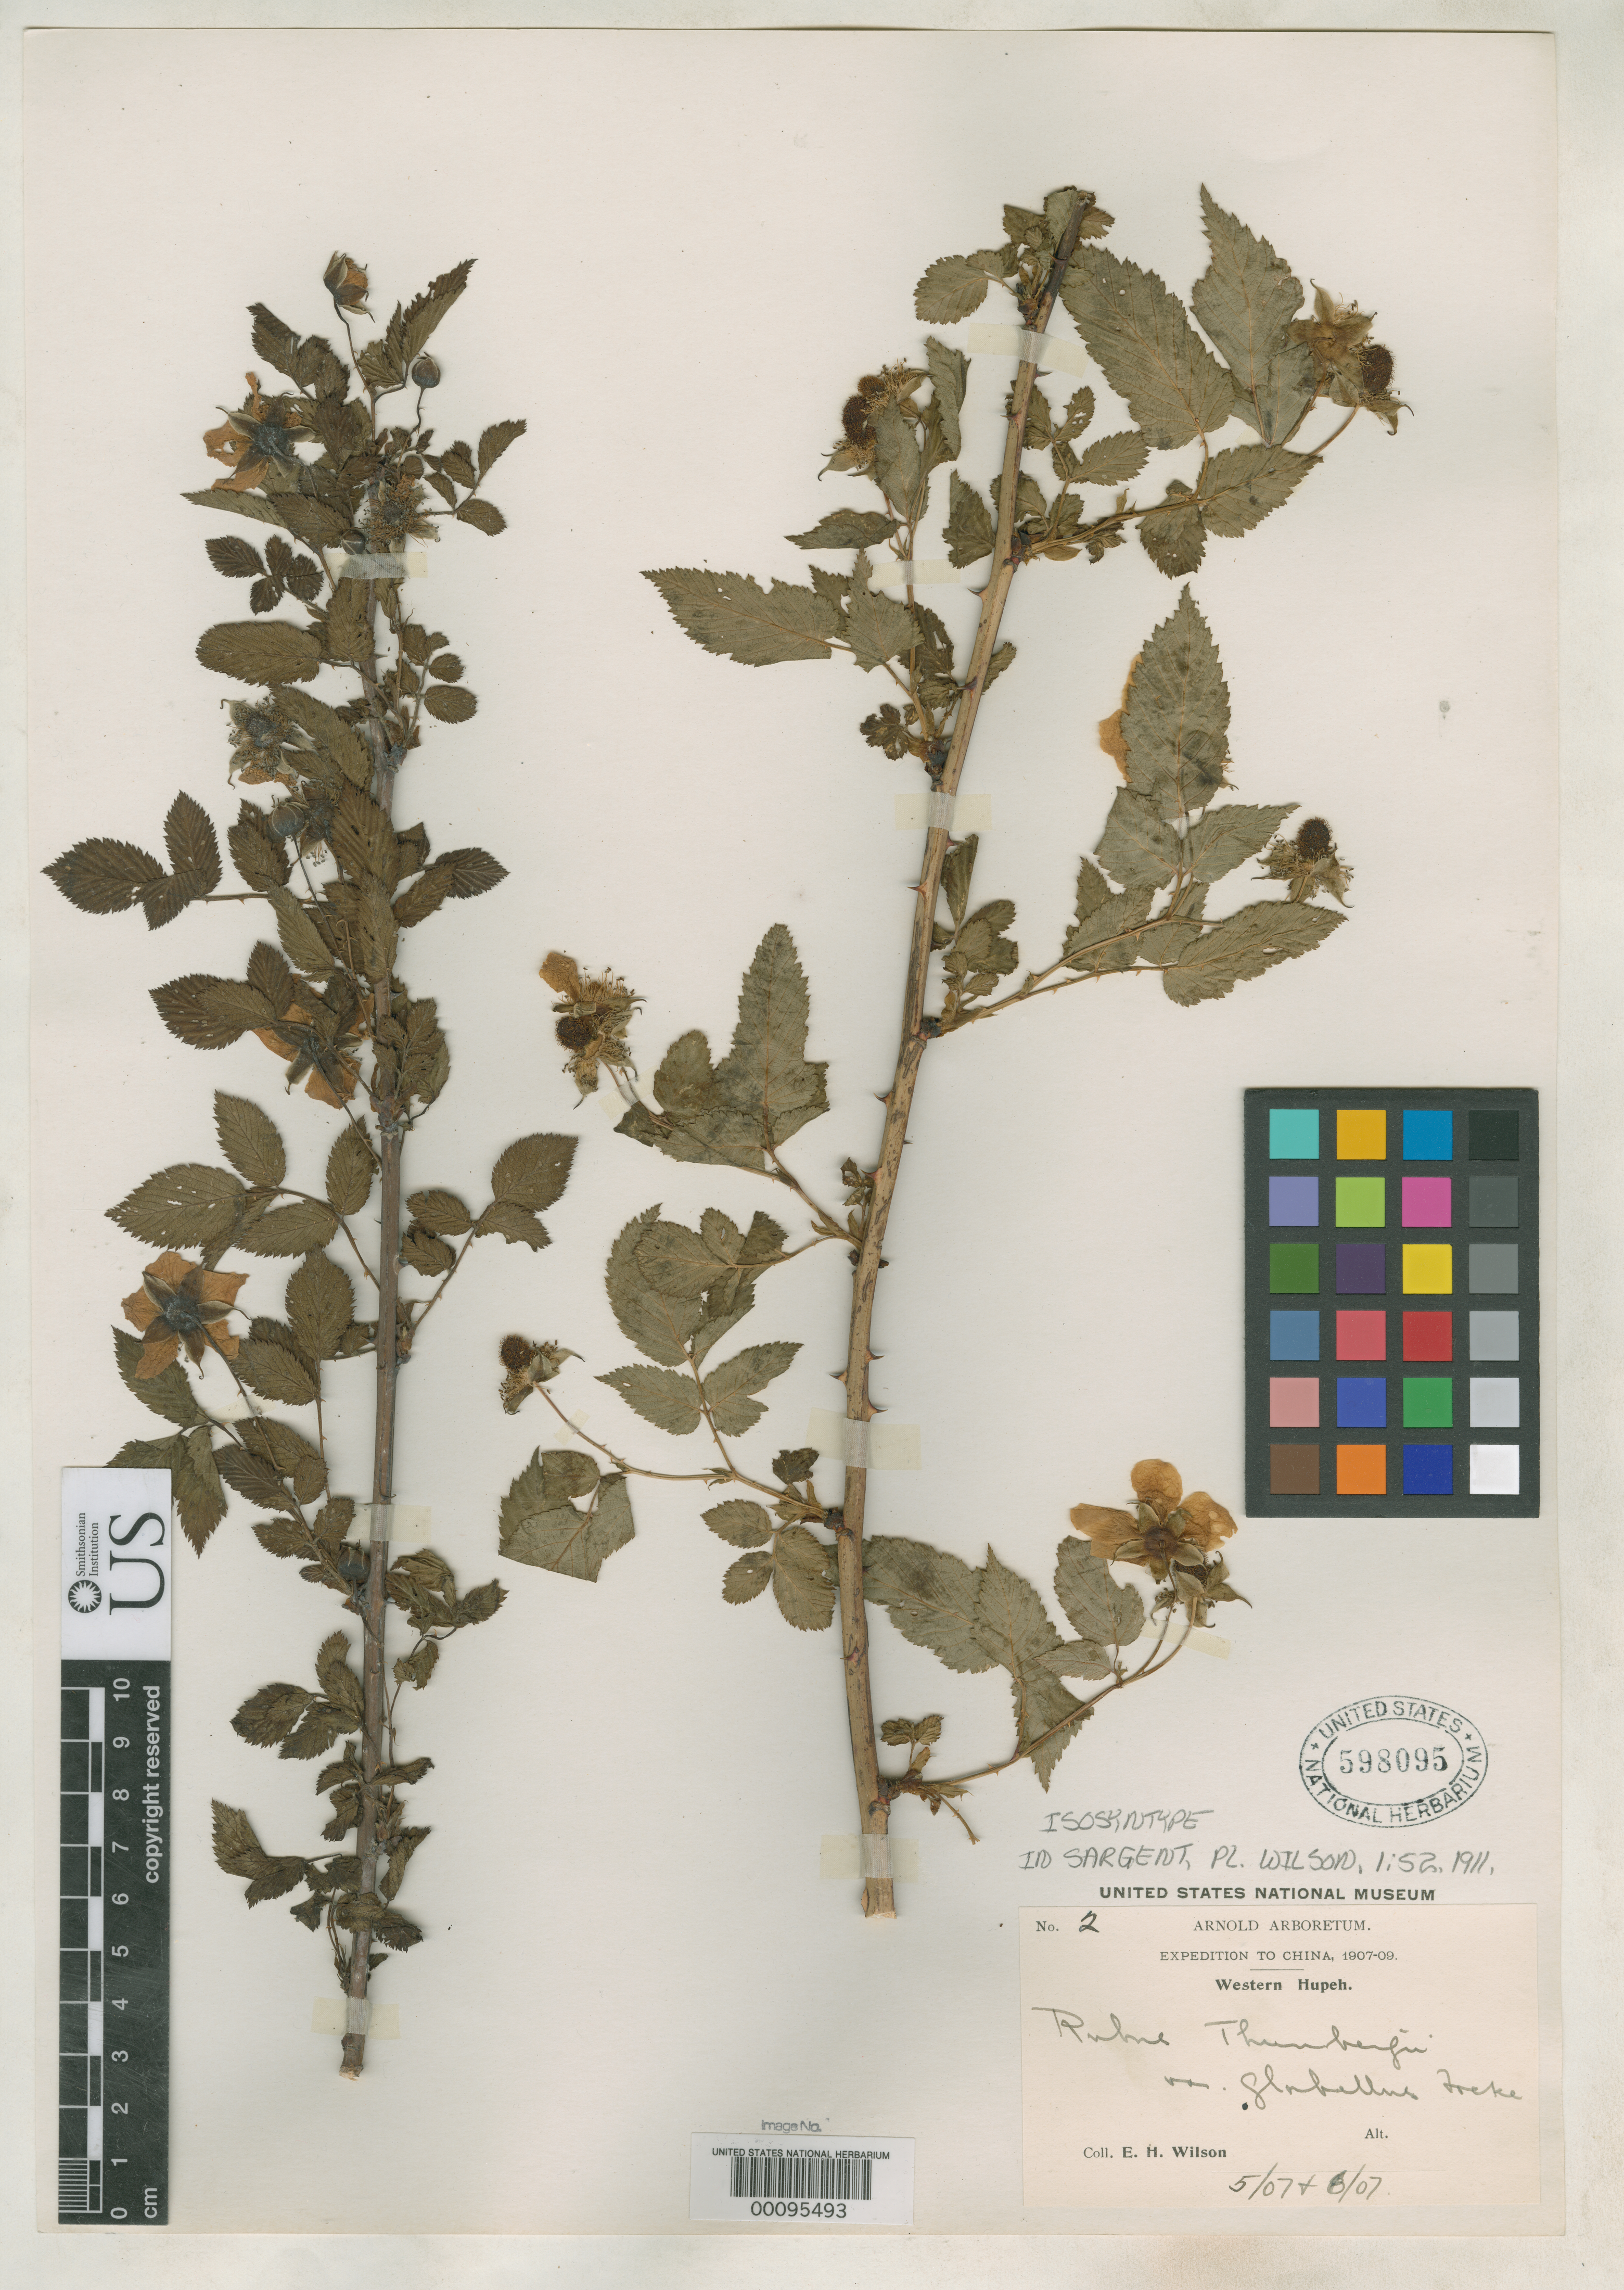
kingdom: Plantae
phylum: Tracheophyta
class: Magnoliopsida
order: Rosales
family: Rosaceae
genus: Rubus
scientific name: Rubus thunbergii var. glabellus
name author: Focke in Sarg.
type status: Syntype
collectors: E. H. Wilson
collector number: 2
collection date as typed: May 1907 and -- Jul 1907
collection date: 1907-05,1907-06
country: China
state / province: Hubei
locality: North and south of Ichang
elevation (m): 300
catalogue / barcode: US 598095